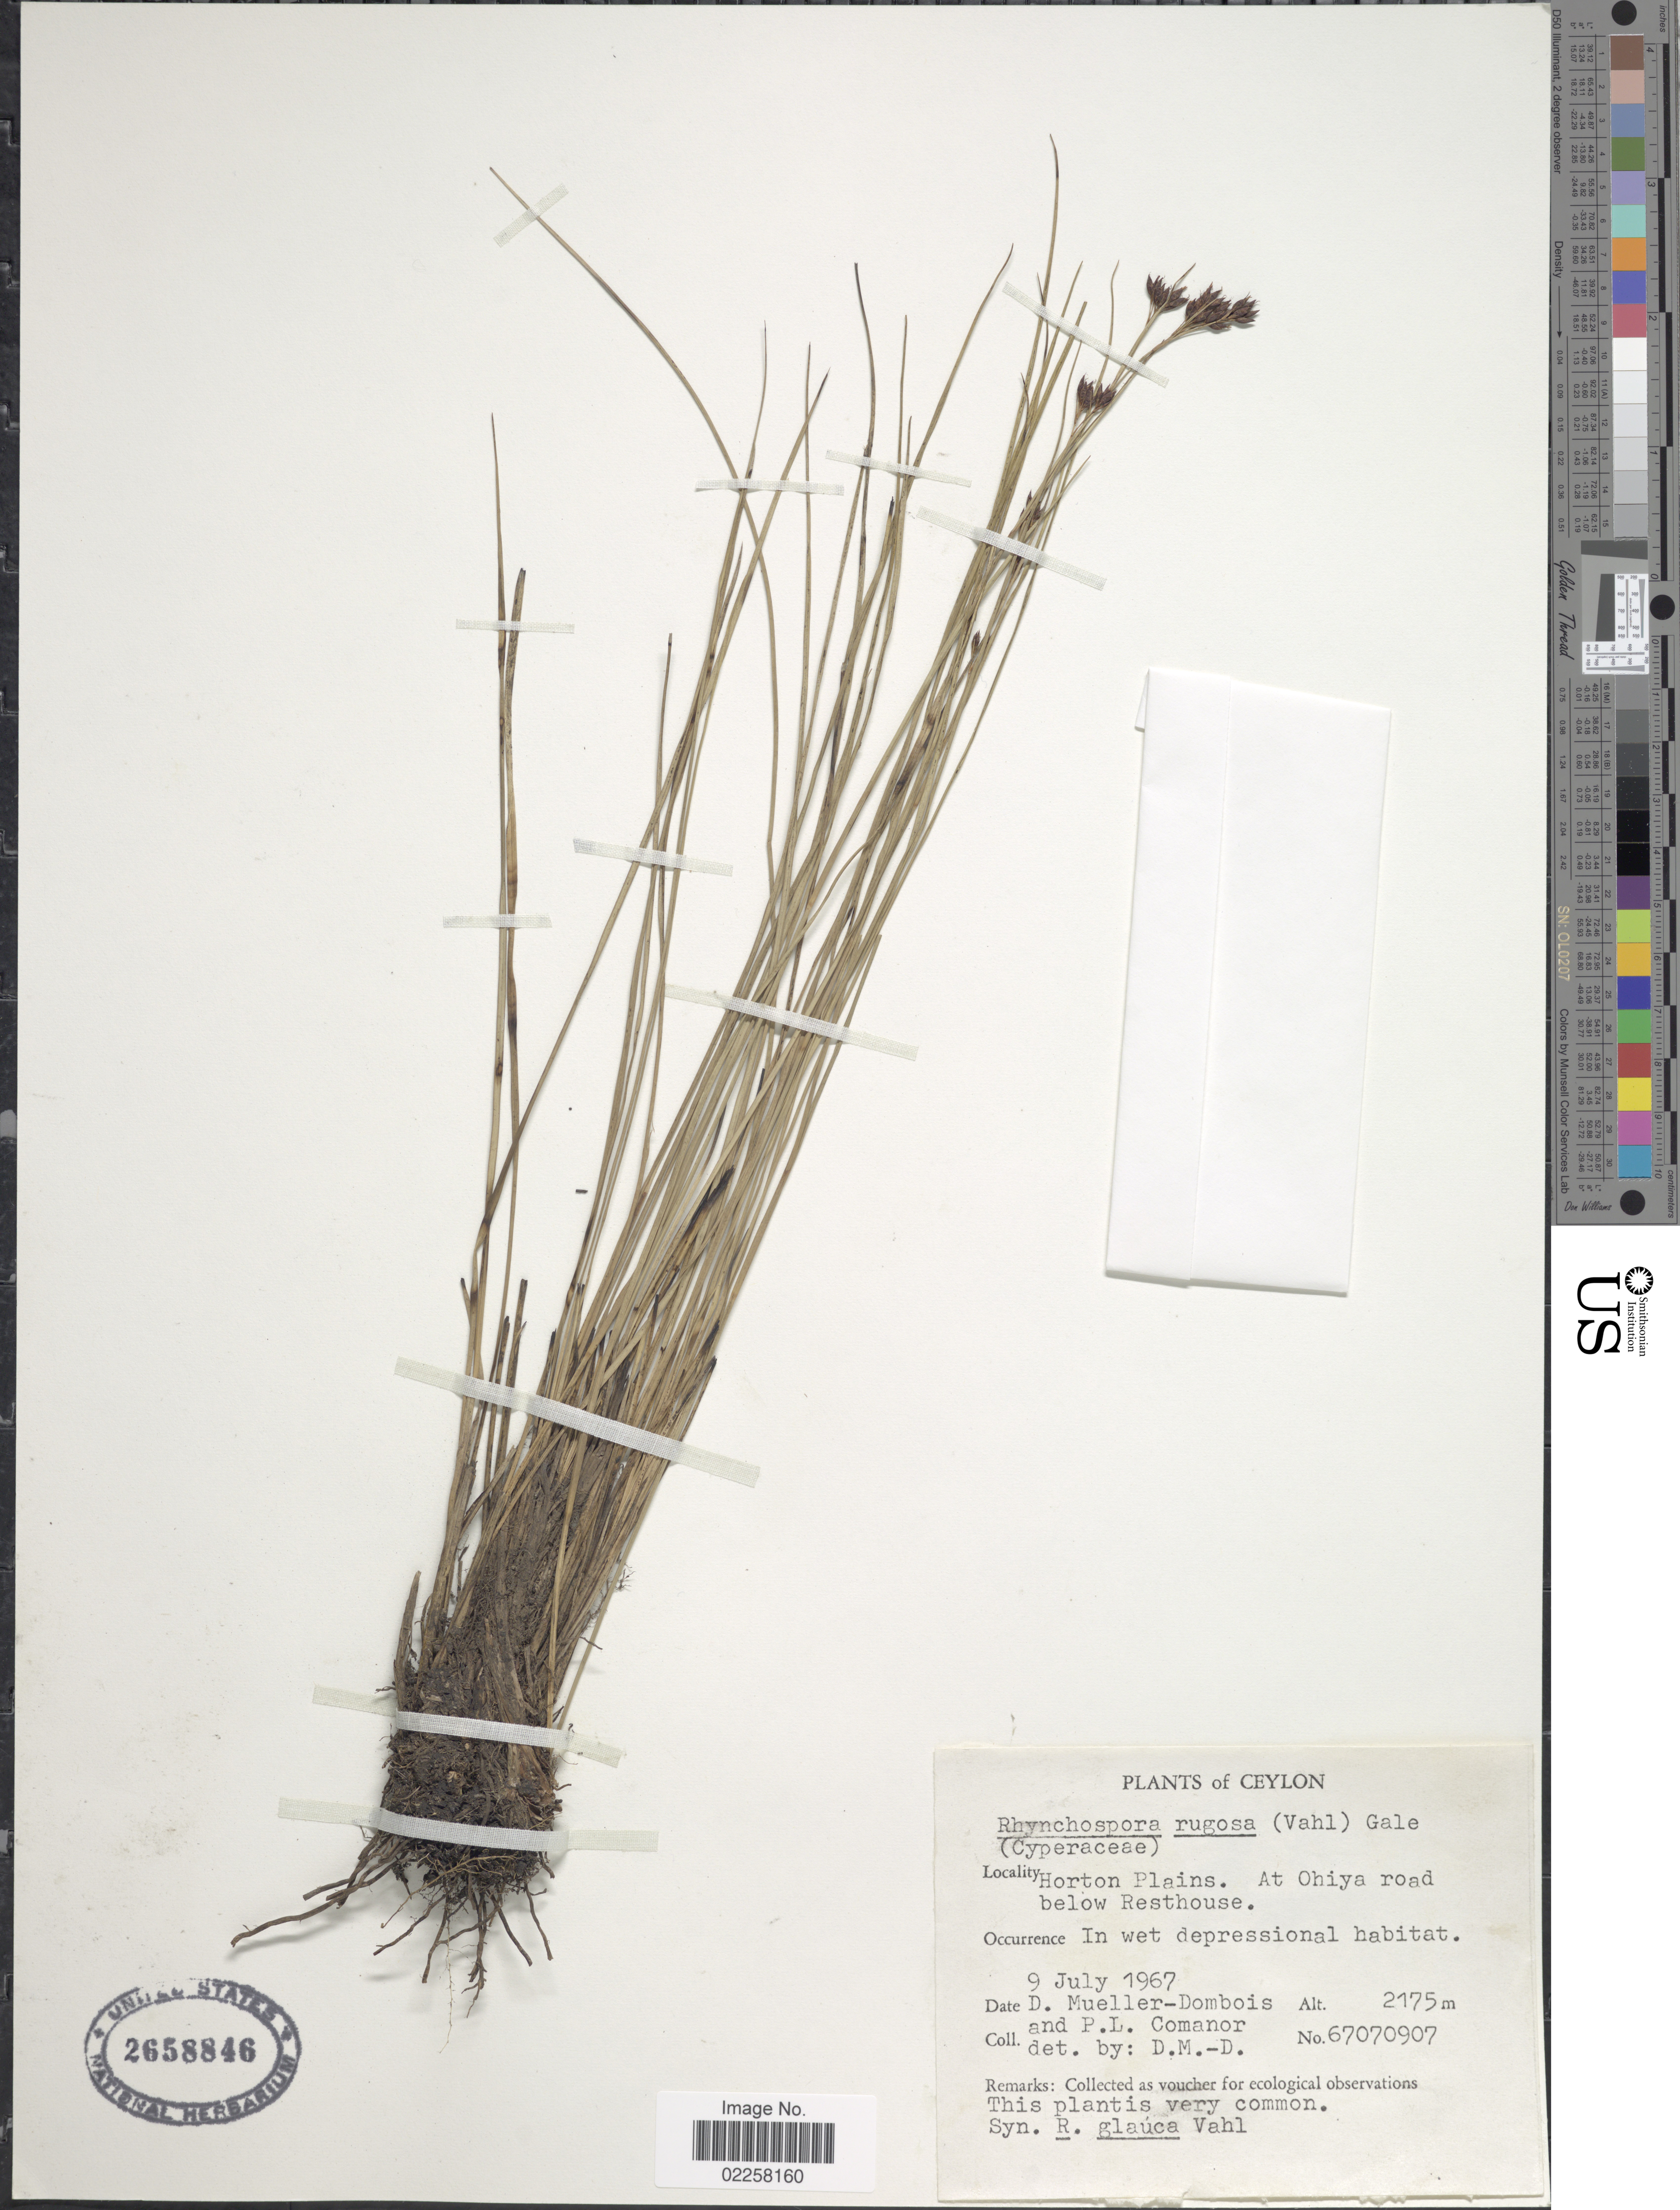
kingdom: Plantae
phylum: Tracheophyta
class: Liliopsida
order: Poales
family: Cyperaceae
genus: Rhynchospora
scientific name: Rhynchospora rugosa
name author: (Vahl) Gale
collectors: D. Mueller-Dombois & P. Comanor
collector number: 67070907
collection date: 1967-07-09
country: Sri Lanka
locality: Ceylon. Horton Plains. At Ohiya road below Resthouse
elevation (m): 2175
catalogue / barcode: US 2658846